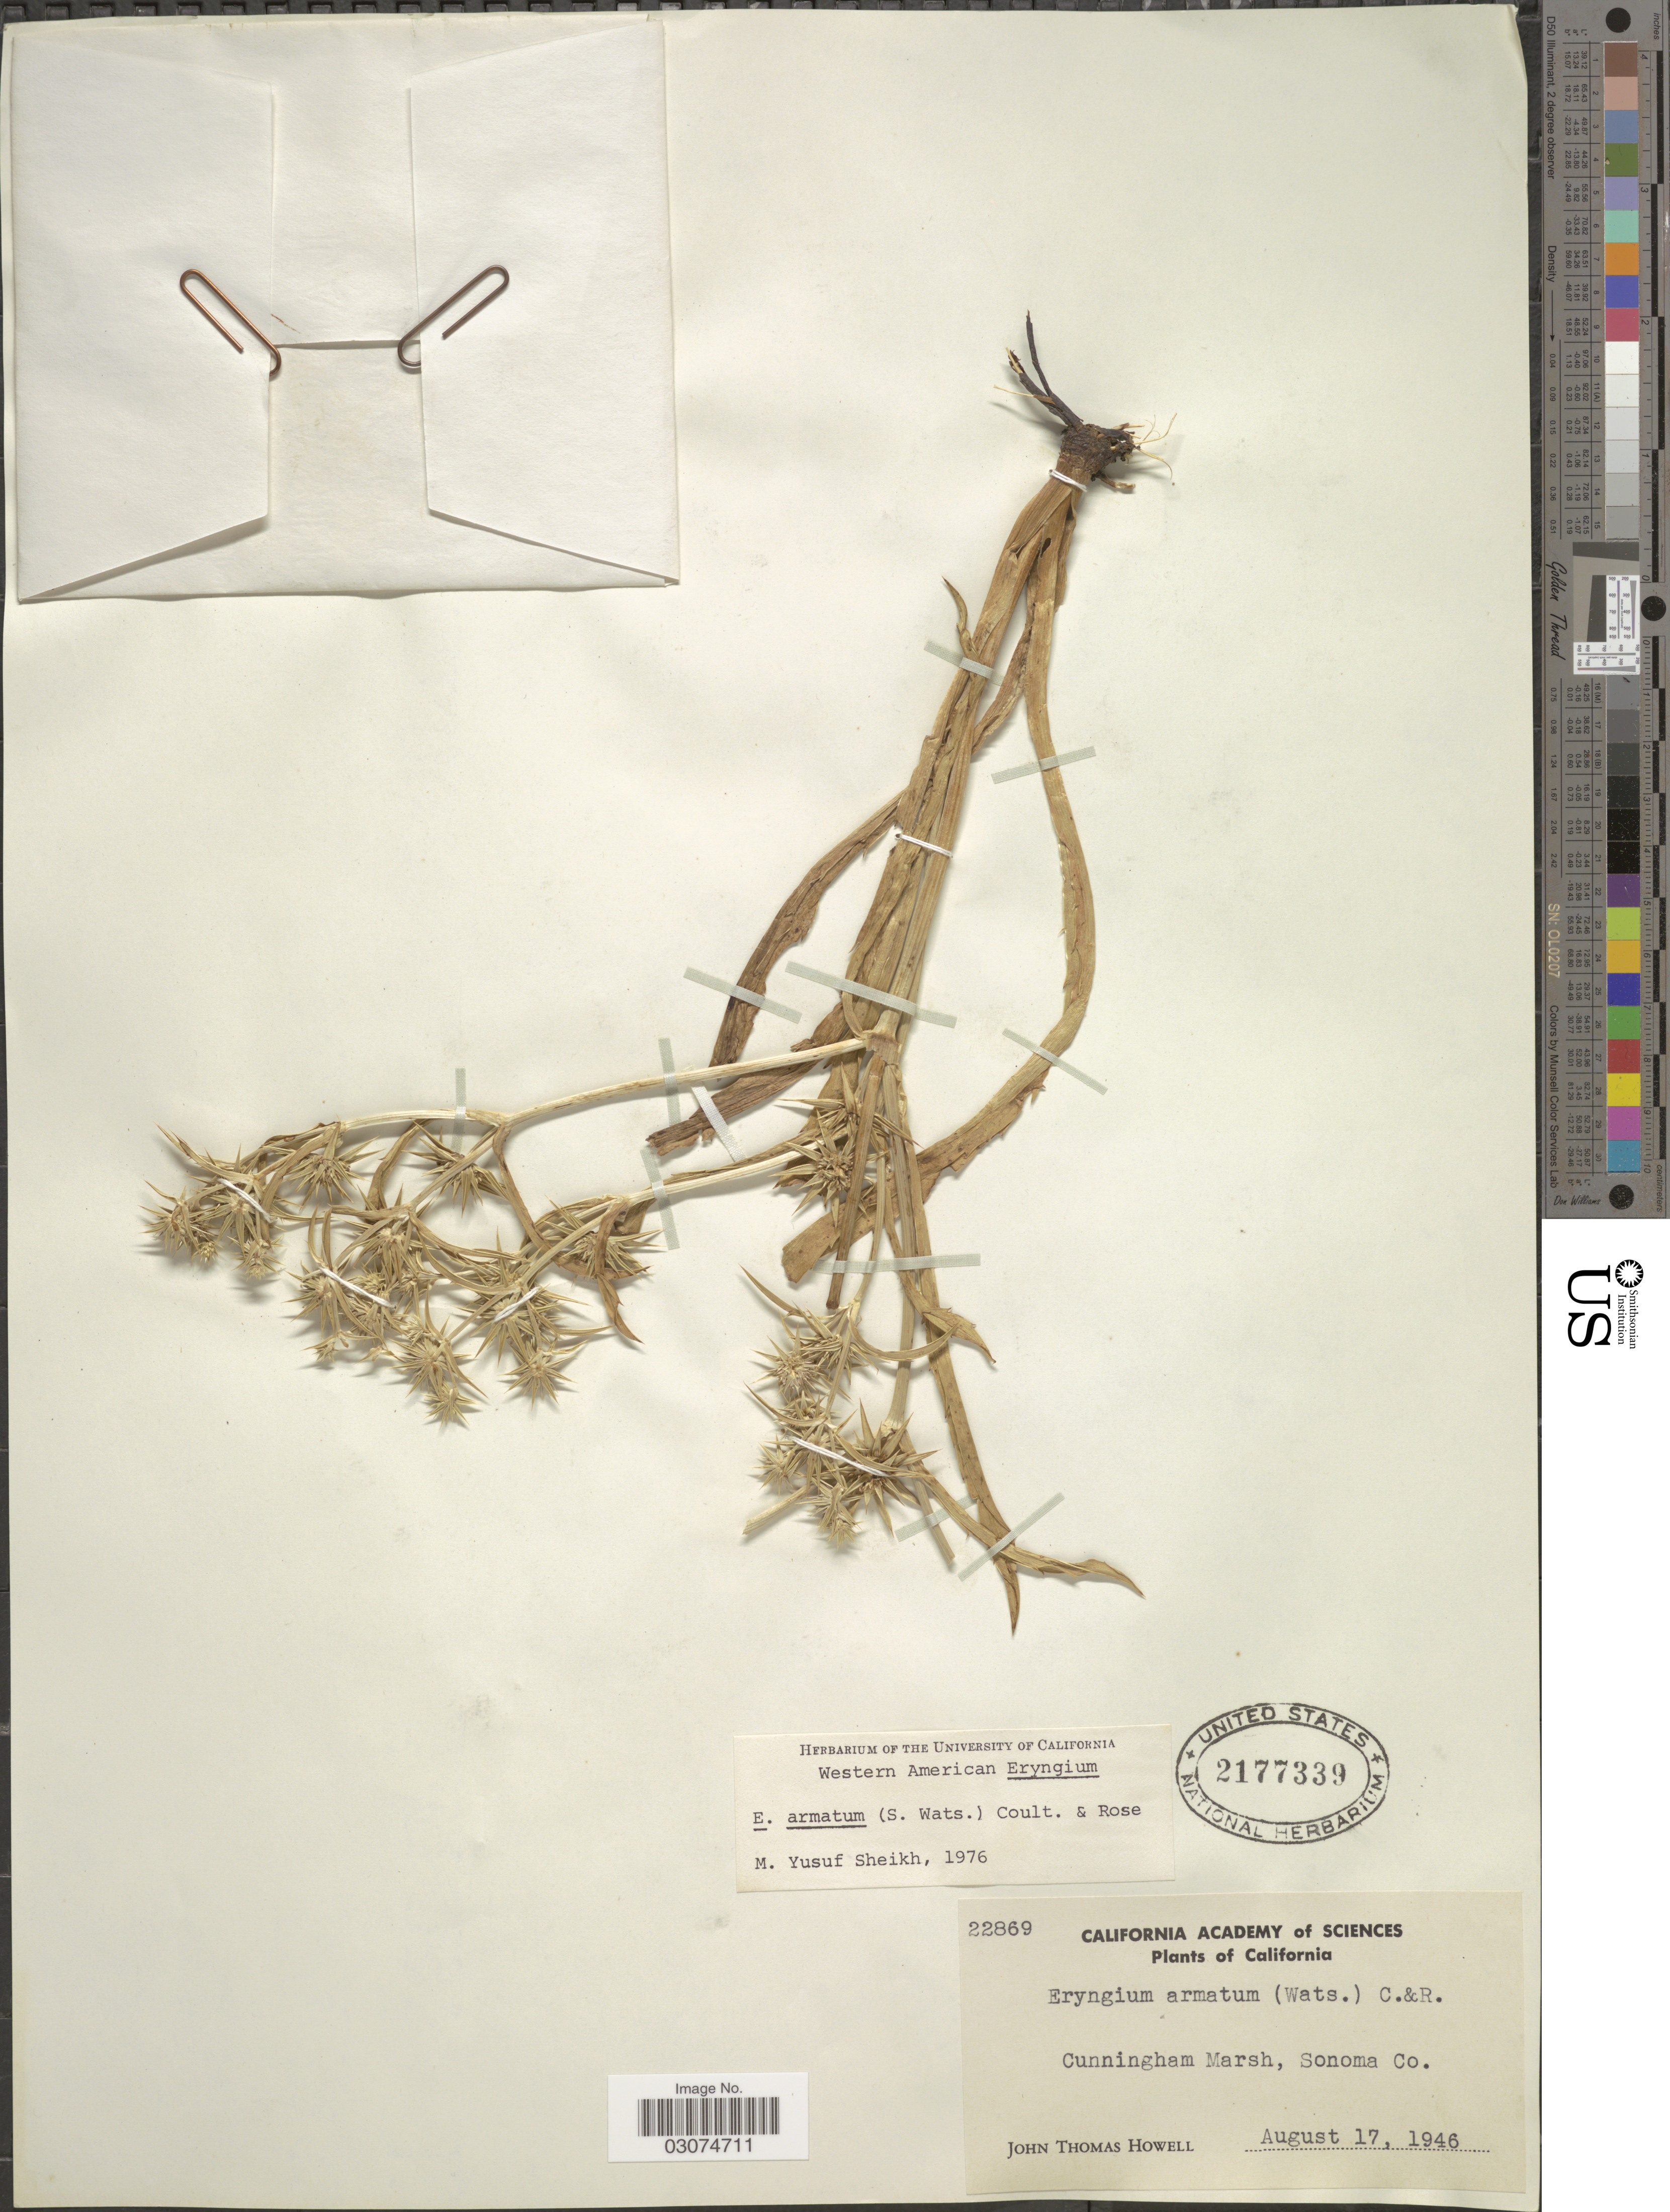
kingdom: Plantae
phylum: Tracheophyta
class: Magnoliopsida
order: Apiales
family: Apiaceae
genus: Eryngium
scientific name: Eryngium armatum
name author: (S. Watson) J.M. Coult. & Rose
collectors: J. T. Howell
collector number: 22869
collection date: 1946-08-17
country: United States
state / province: California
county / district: Sonoma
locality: Cunningham Marsh, Sonoma Co.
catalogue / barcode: US 2177339